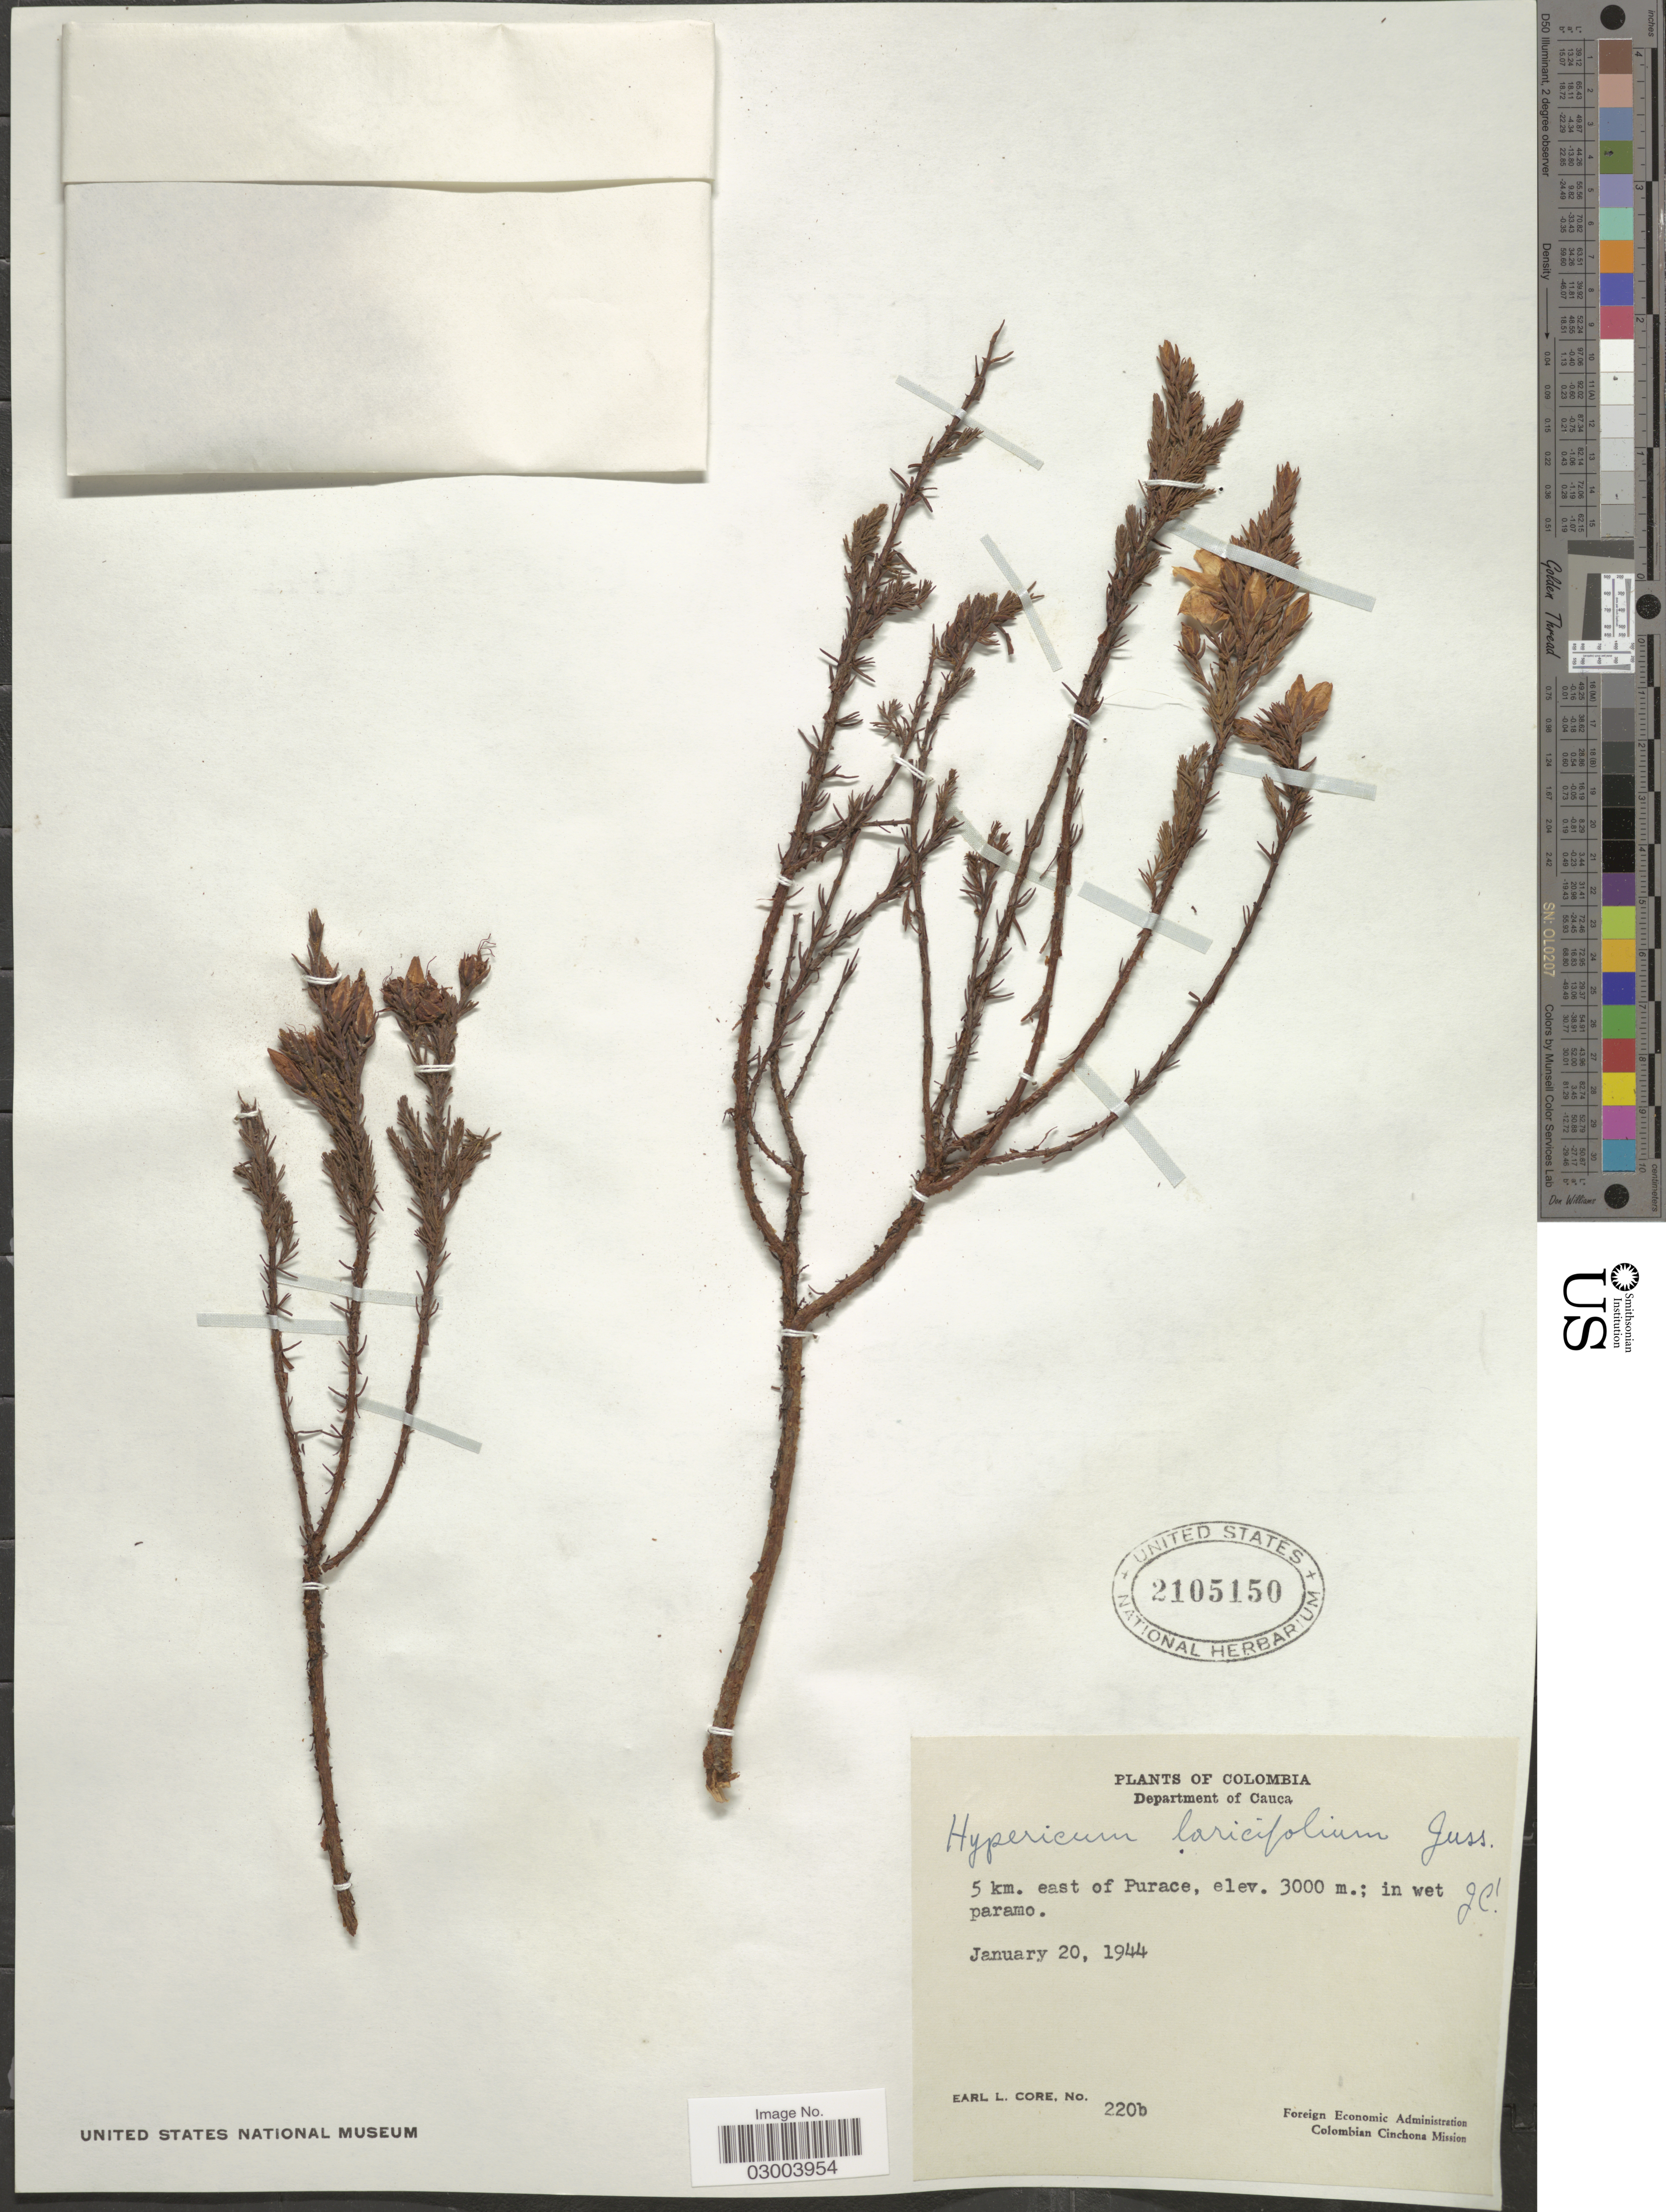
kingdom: Plantae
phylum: Tracheophyta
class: Magnoliopsida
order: Malpighiales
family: Hypericaceae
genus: Hypericum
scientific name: Hypericum laricifolium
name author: Juss.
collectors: E. L. Core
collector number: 220b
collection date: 1944-01-20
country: Colombia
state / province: Cauca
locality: Department of Cauca, 5 km. east of Purace.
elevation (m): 3000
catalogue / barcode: US 2105150